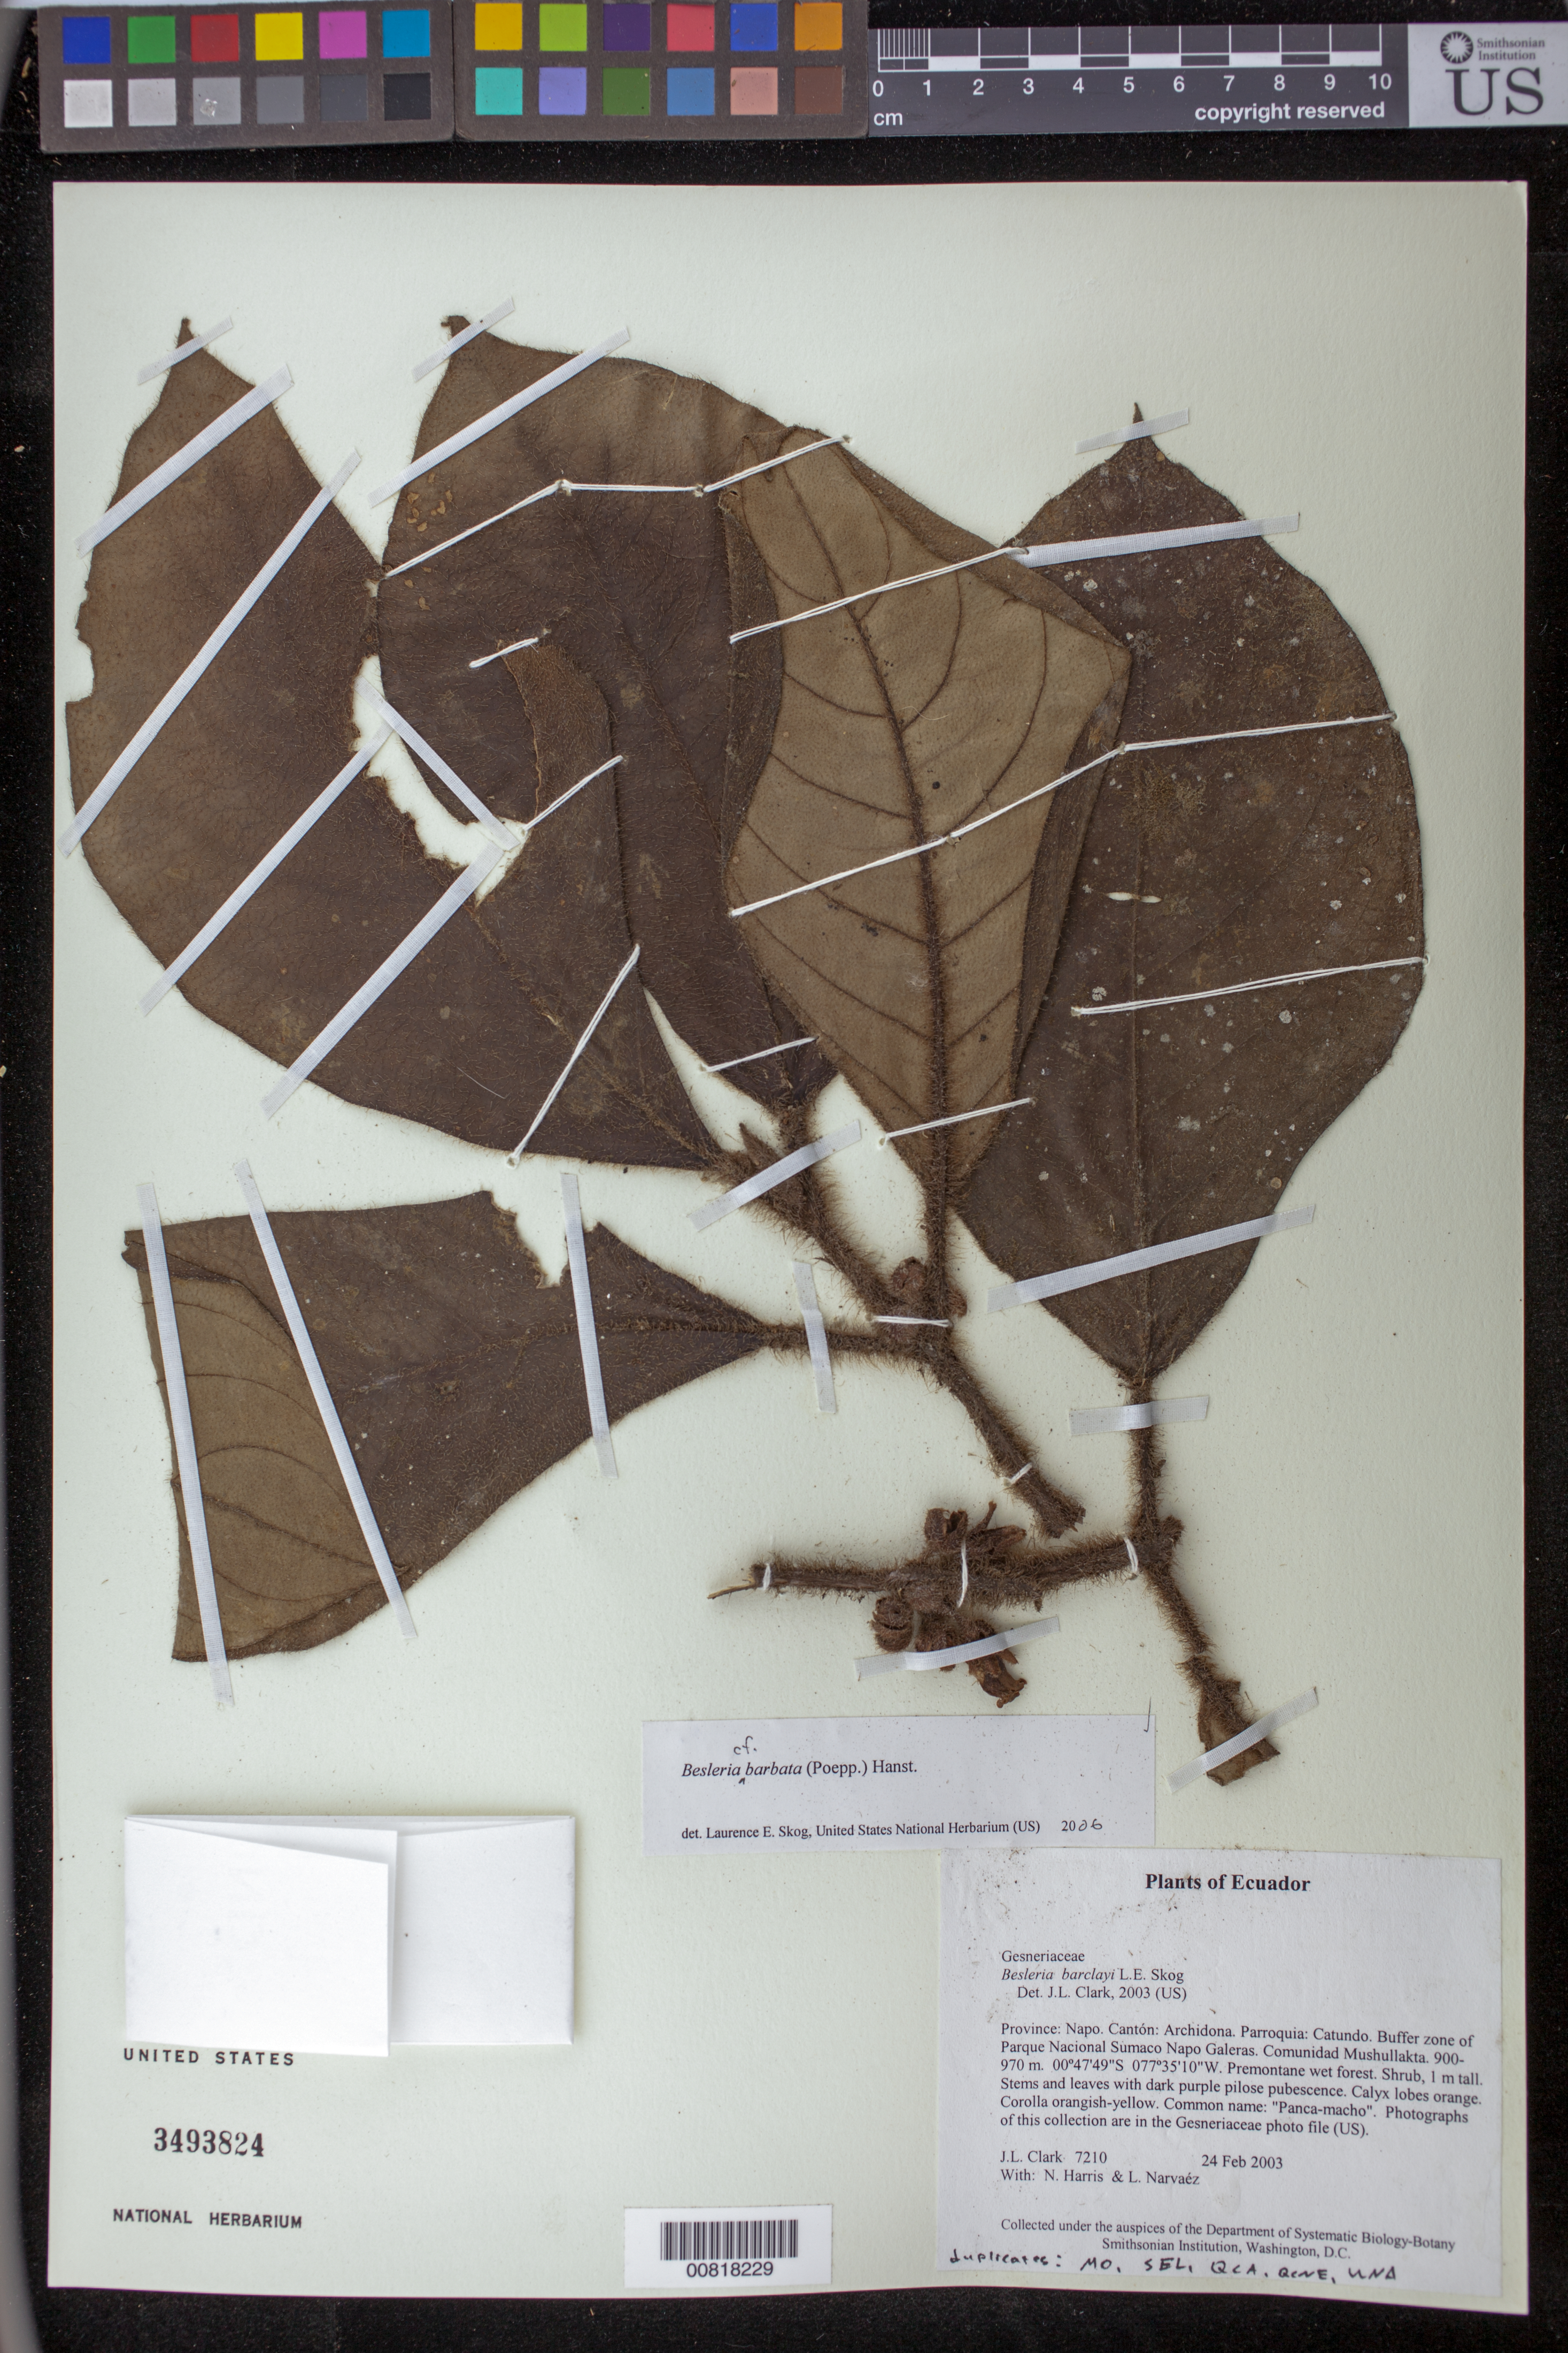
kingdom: Plantae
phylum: Tracheophyta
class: Magnoliopsida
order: Lamiales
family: Gesneriaceae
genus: Besleria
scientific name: Besleria barclayi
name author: L.E. Skog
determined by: Clark, J. L., (SEL), The Marie Selby Botanical Garden (UNITED STATES)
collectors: J. L. Clark, N. Harris & L. Narvaéz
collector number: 7210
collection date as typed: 24 Feb 2003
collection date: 2003-02-24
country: Ecuador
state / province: Napo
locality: Archidona. Parroquia: Catundo. Buffer zone of Parque Nacional Sumaco Napo Galeras. Comunidad Mushullakta.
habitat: Premontane wet forest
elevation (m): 900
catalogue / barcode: US 3493824